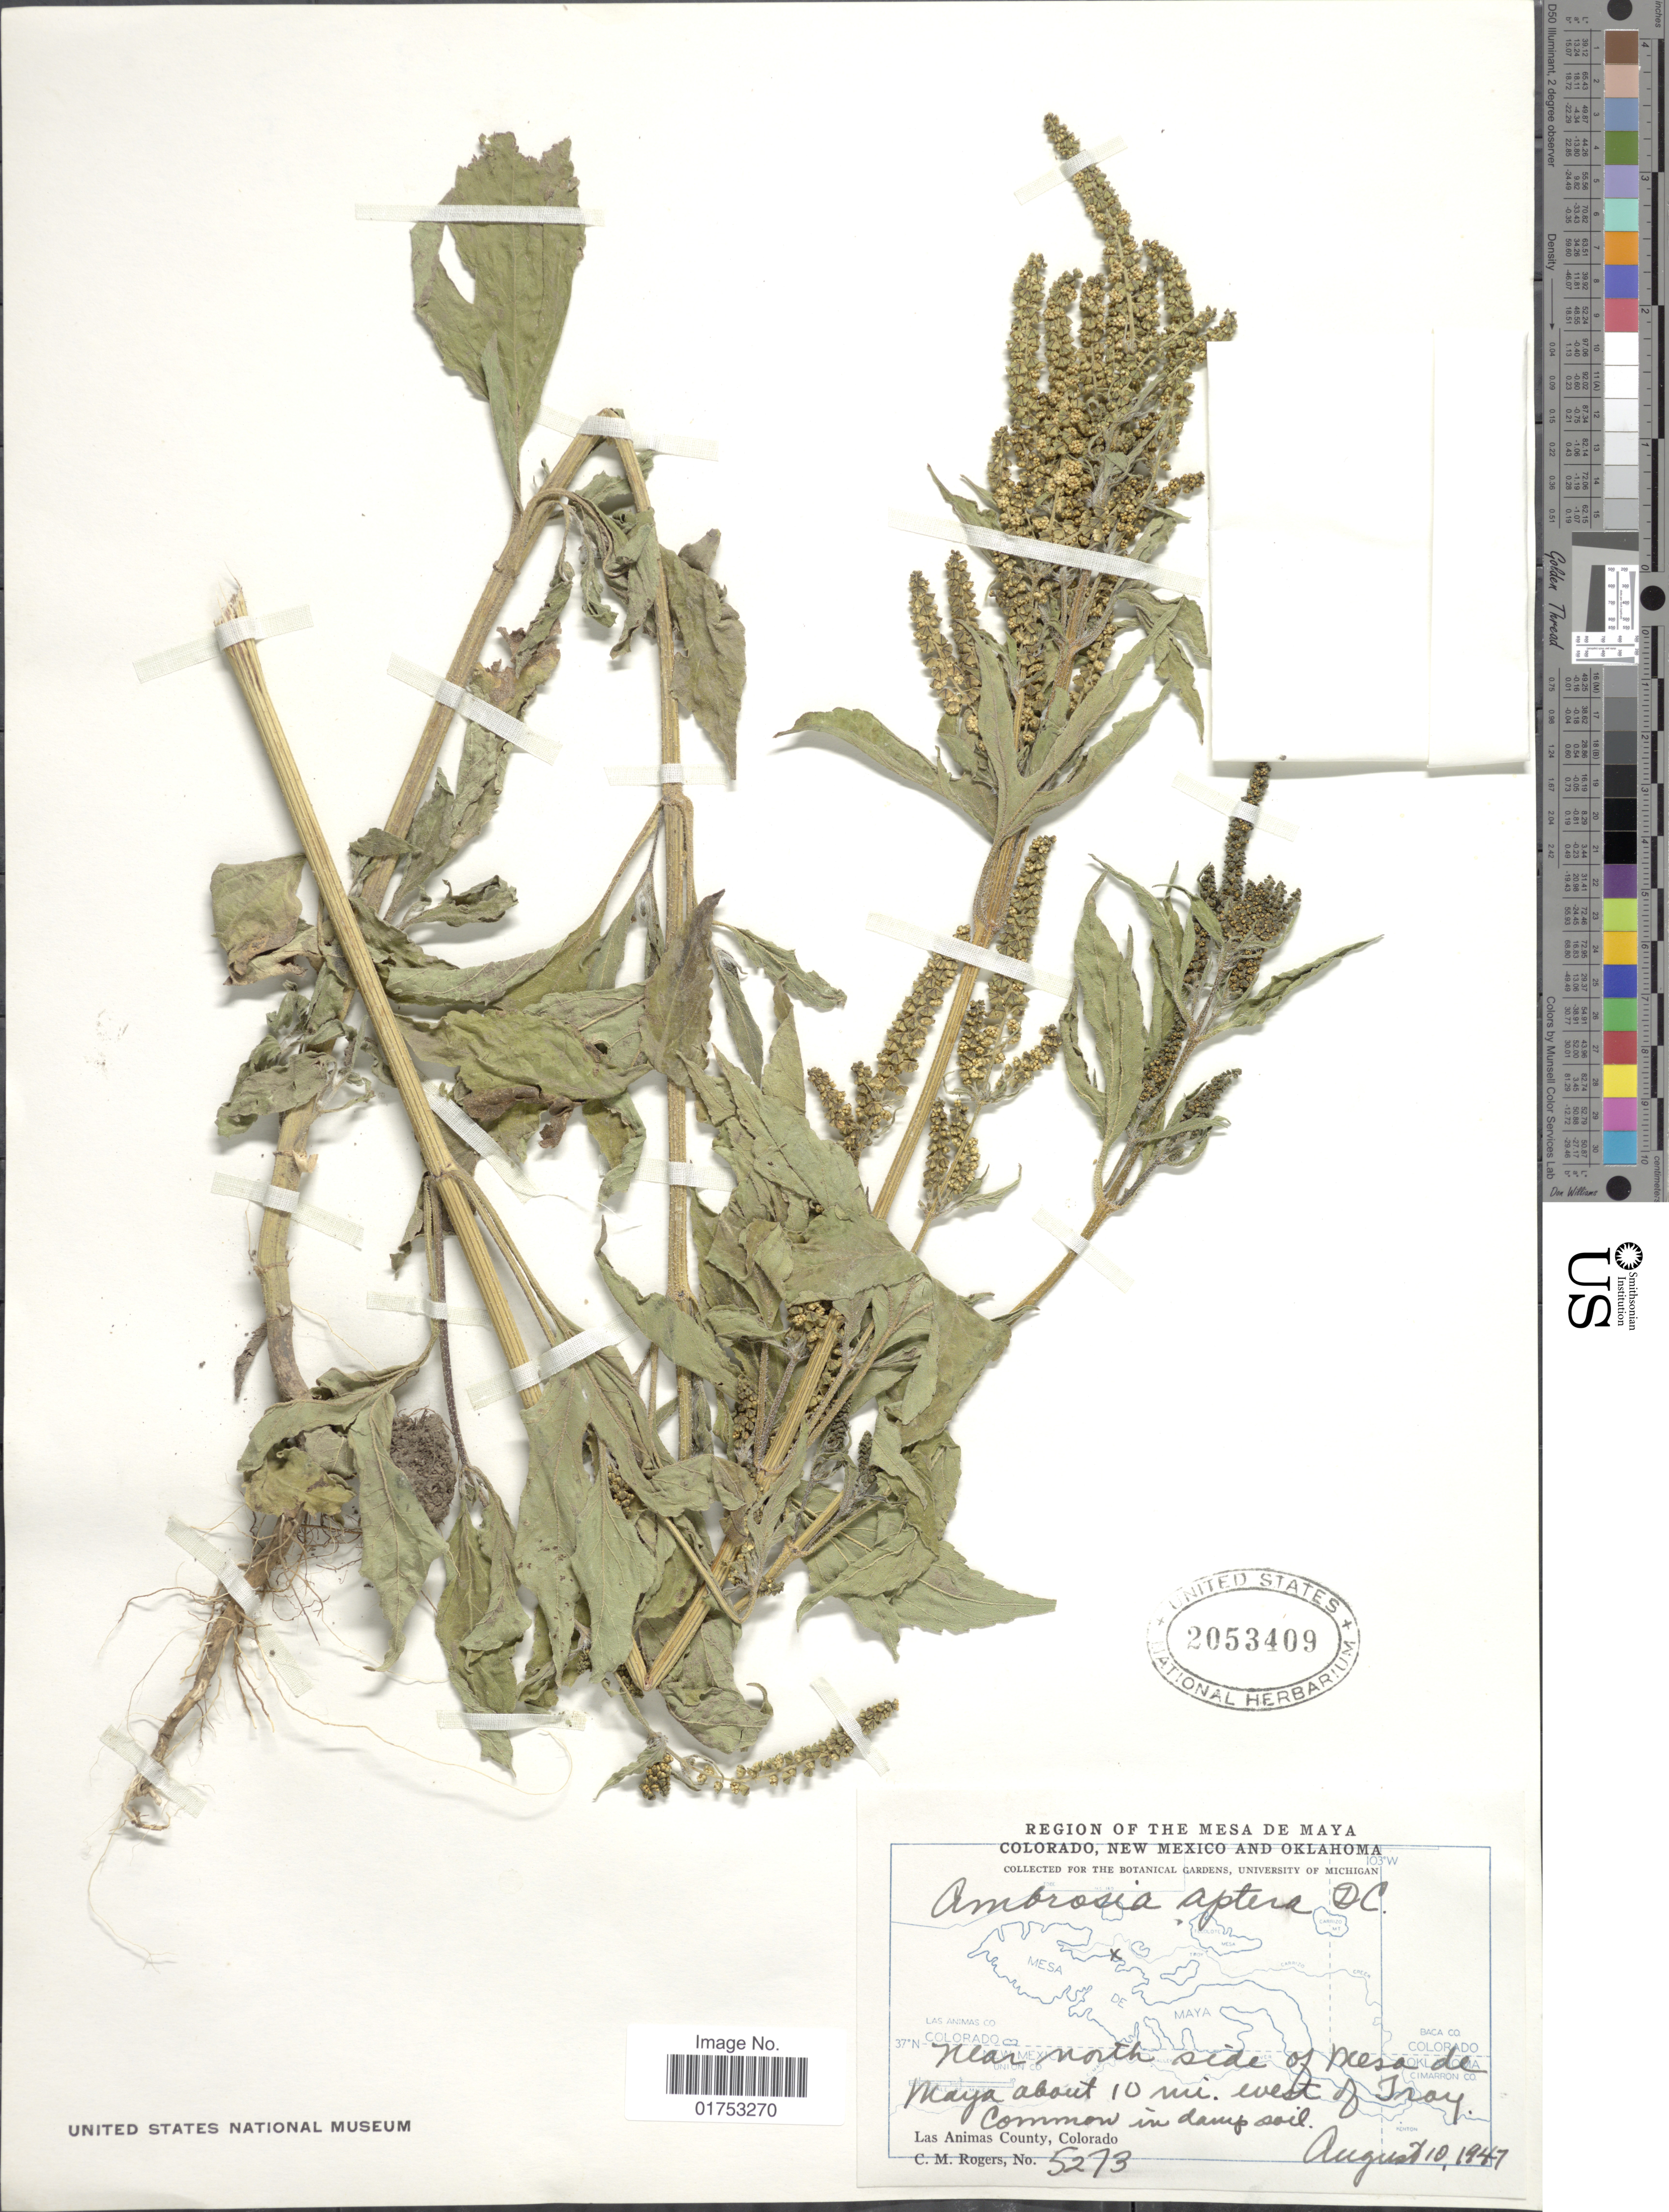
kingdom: Plantae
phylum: Tracheophyta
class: Magnoliopsida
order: Asterales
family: Asteraceae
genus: Ambrosia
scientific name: Ambrosia aptera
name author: (DC.) DC.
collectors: C. M. Rogers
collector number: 5273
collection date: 1947-08-10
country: United States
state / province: Colorado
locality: Mesa de Maya, near north side of Mesa de Maya about 10 mi west of Troy, Las Animas County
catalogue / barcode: US 2053409